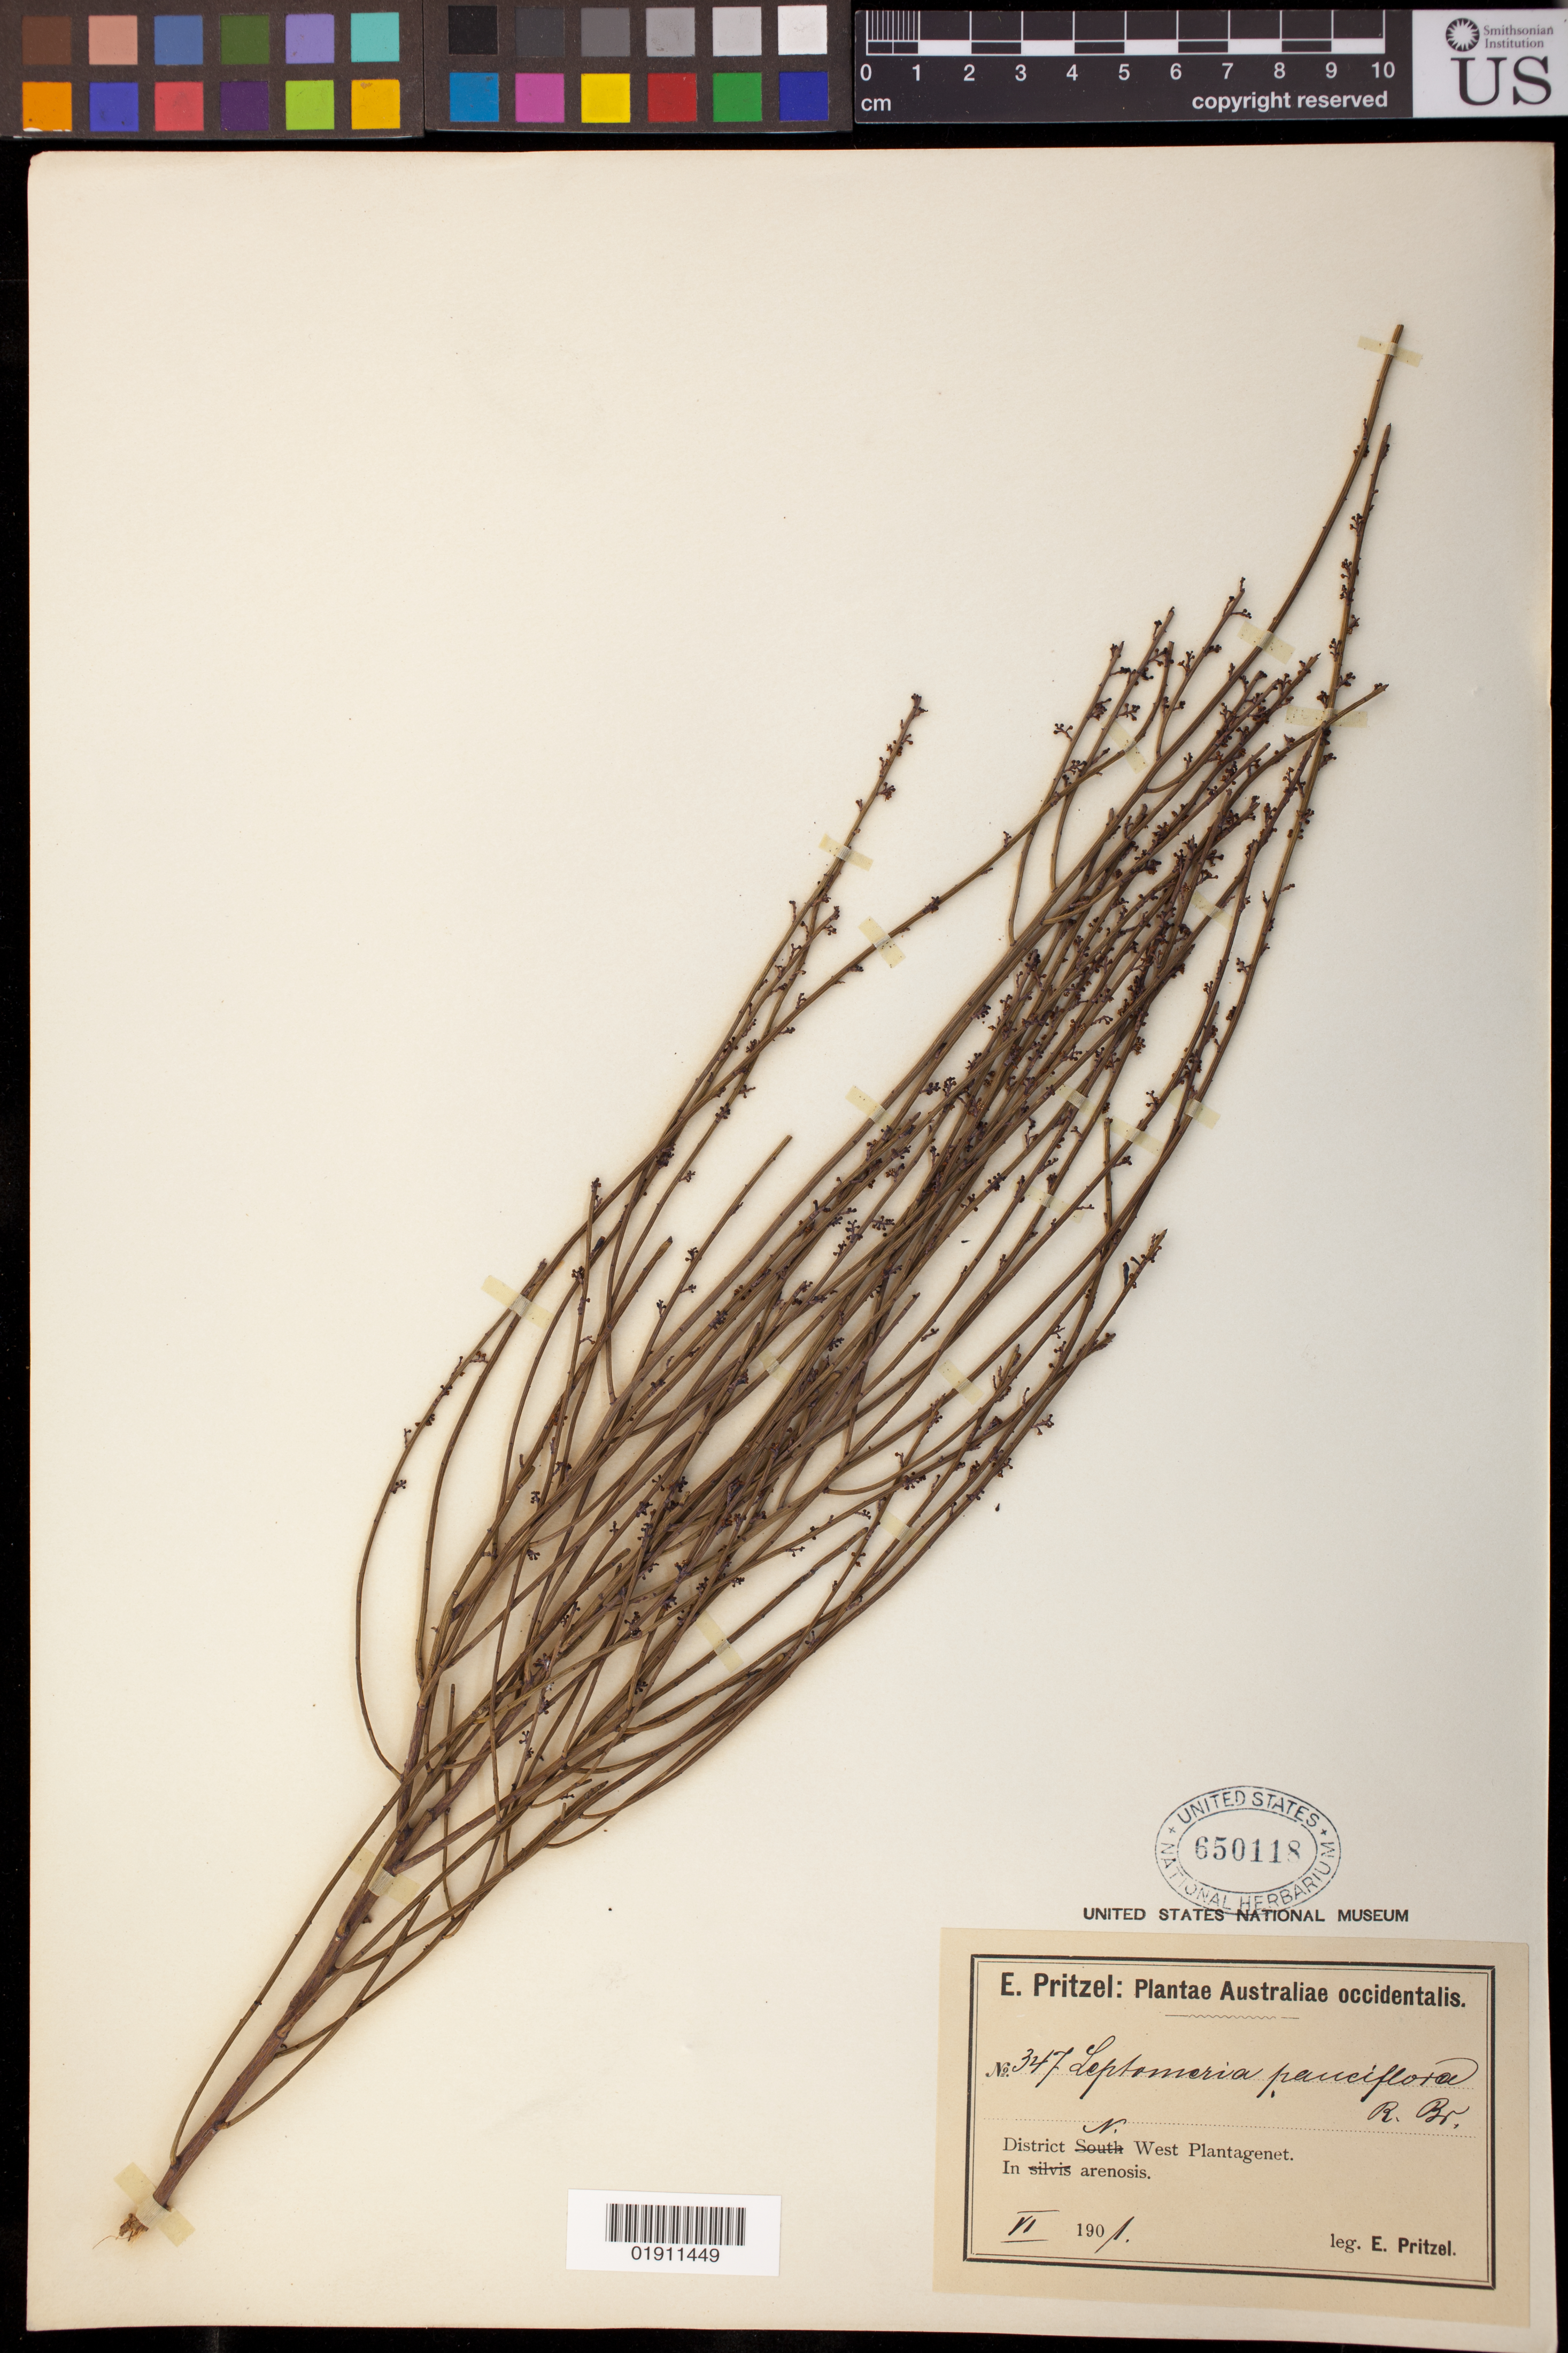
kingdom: Plantae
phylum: Tracheophyta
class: Magnoliopsida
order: Santalales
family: Amphorogynaceae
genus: Leptomeria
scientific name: Leptomeria pauciflora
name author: R. Br.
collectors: E. G. Pritzel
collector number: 347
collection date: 1901-06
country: Australia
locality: North West Plantagenet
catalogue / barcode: US 650118